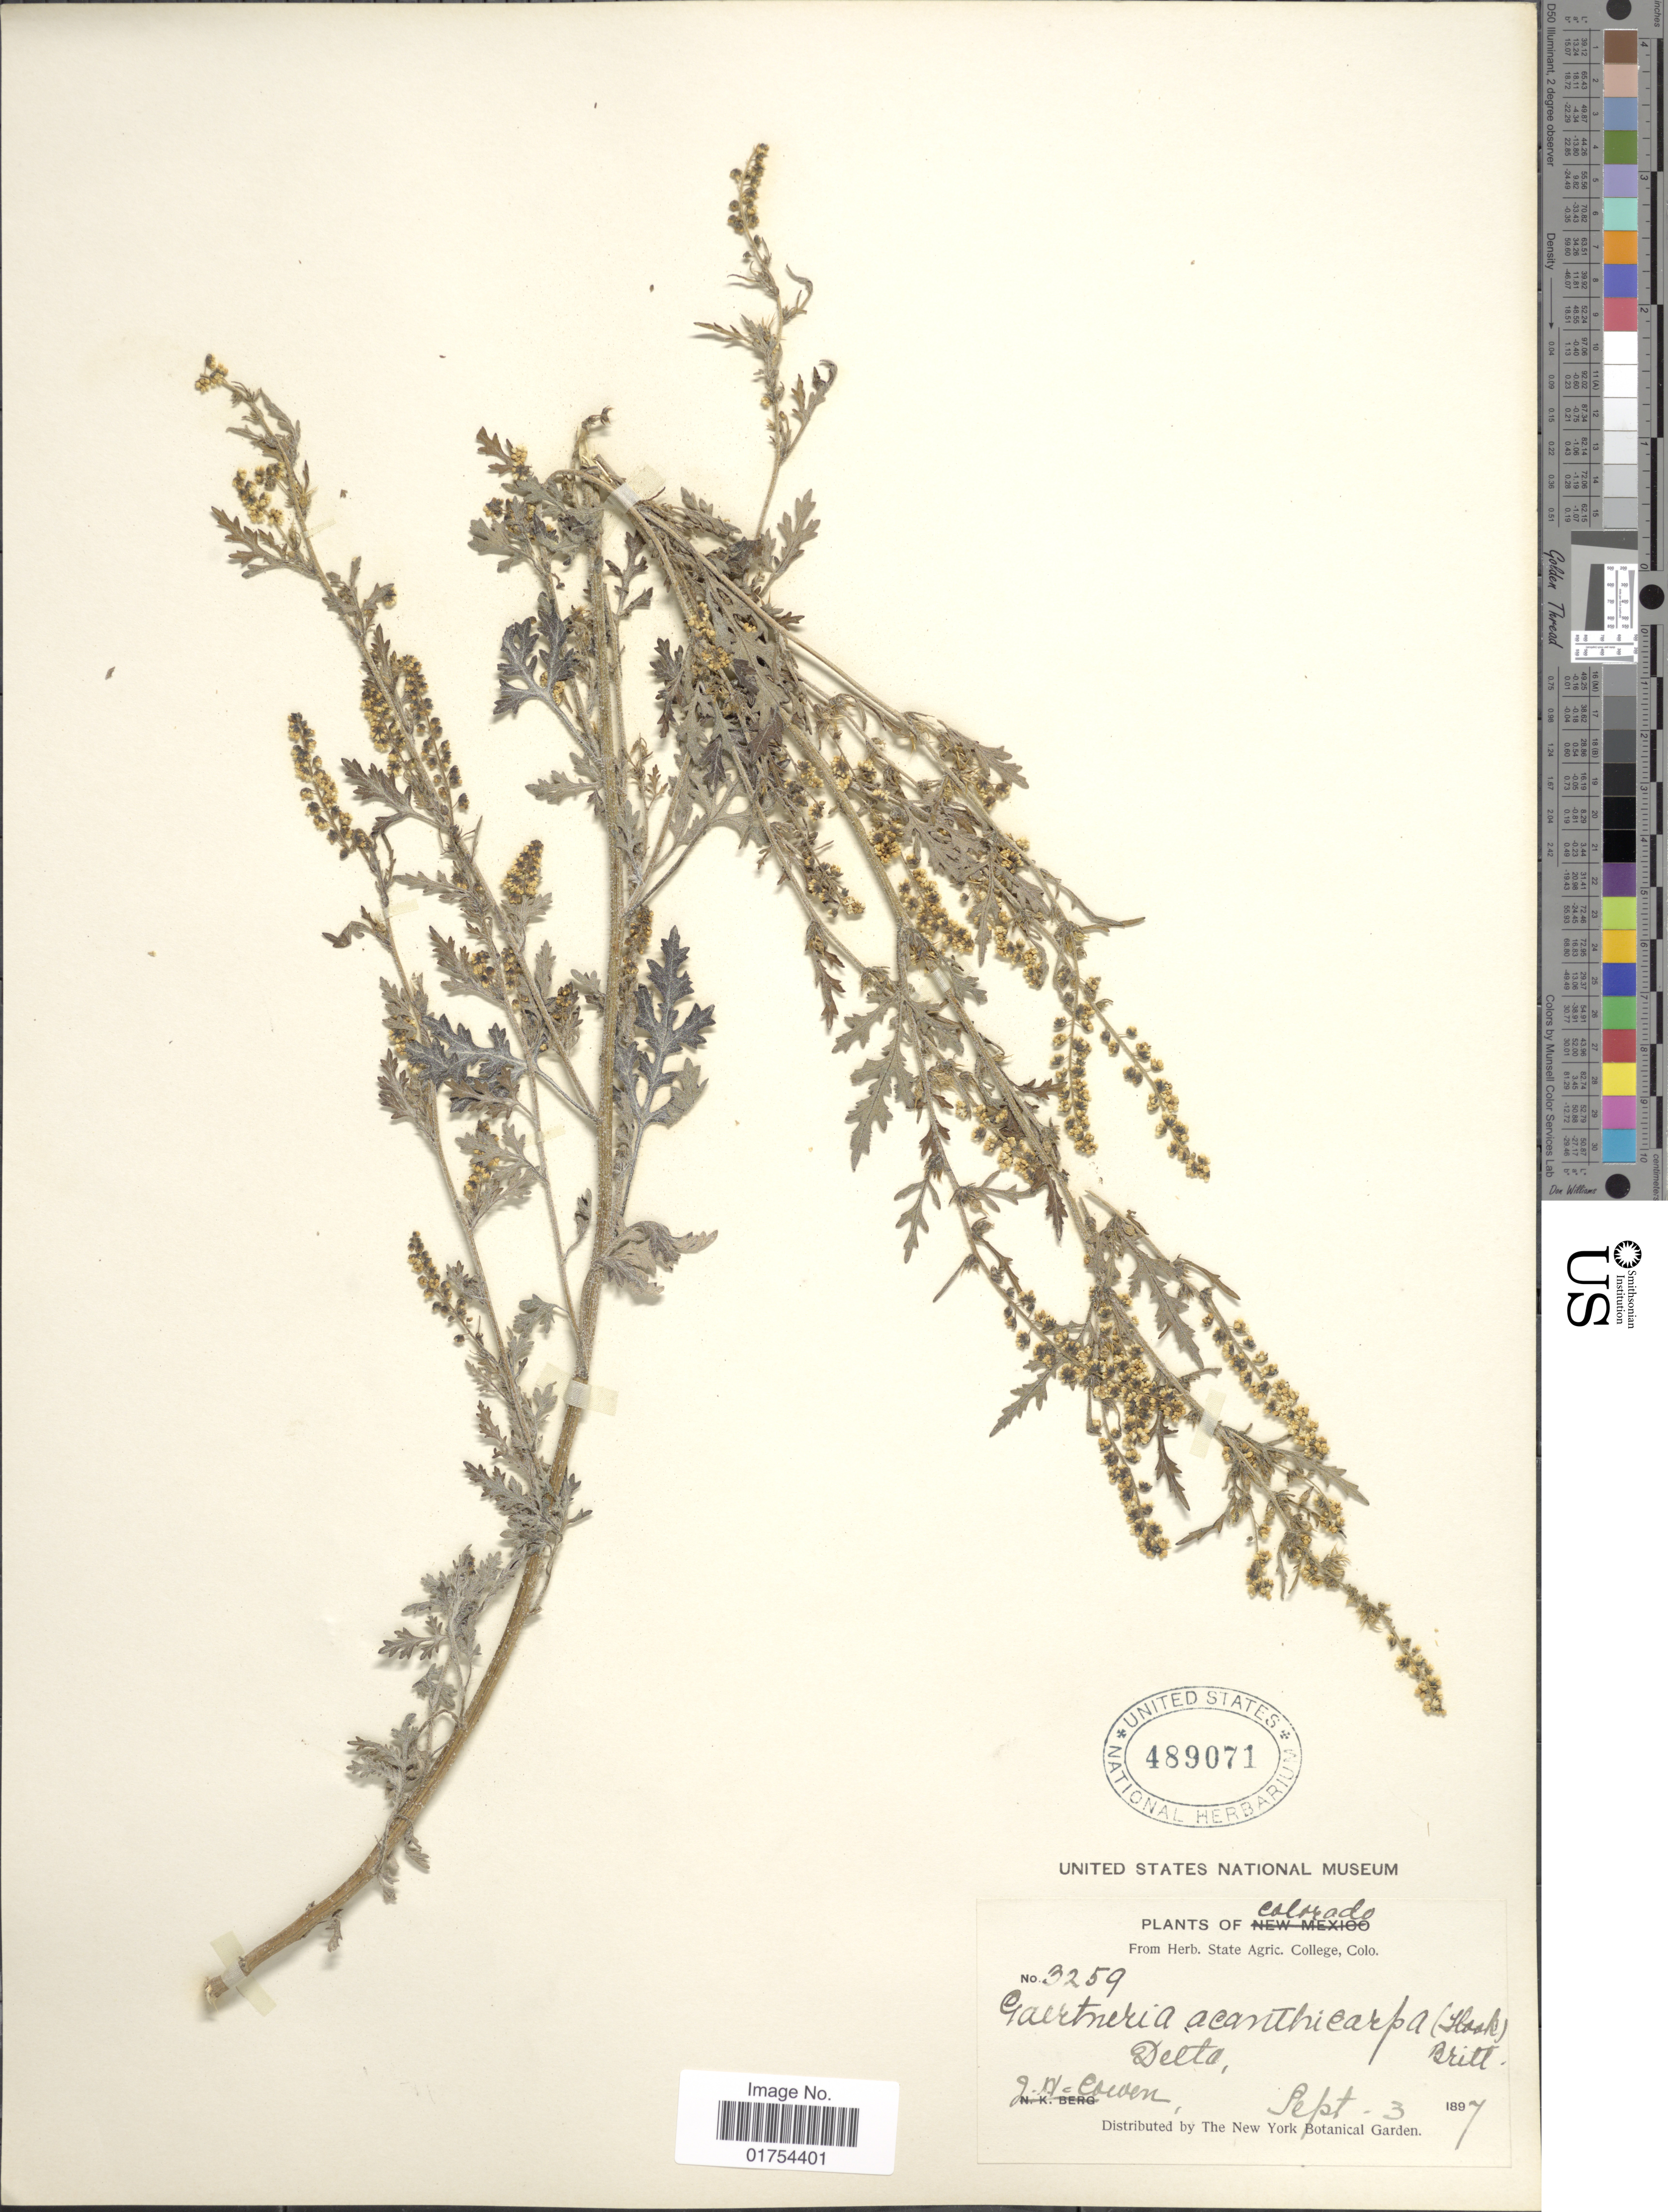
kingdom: Plantae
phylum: Tracheophyta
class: Magnoliopsida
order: Asterales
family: Asteraceae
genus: Franseria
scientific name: Franseria acanthicarpa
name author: Coville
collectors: J. H. Cowen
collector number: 3259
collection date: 1897-09-03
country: United States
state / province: Colorado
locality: Delta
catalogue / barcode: US 489071